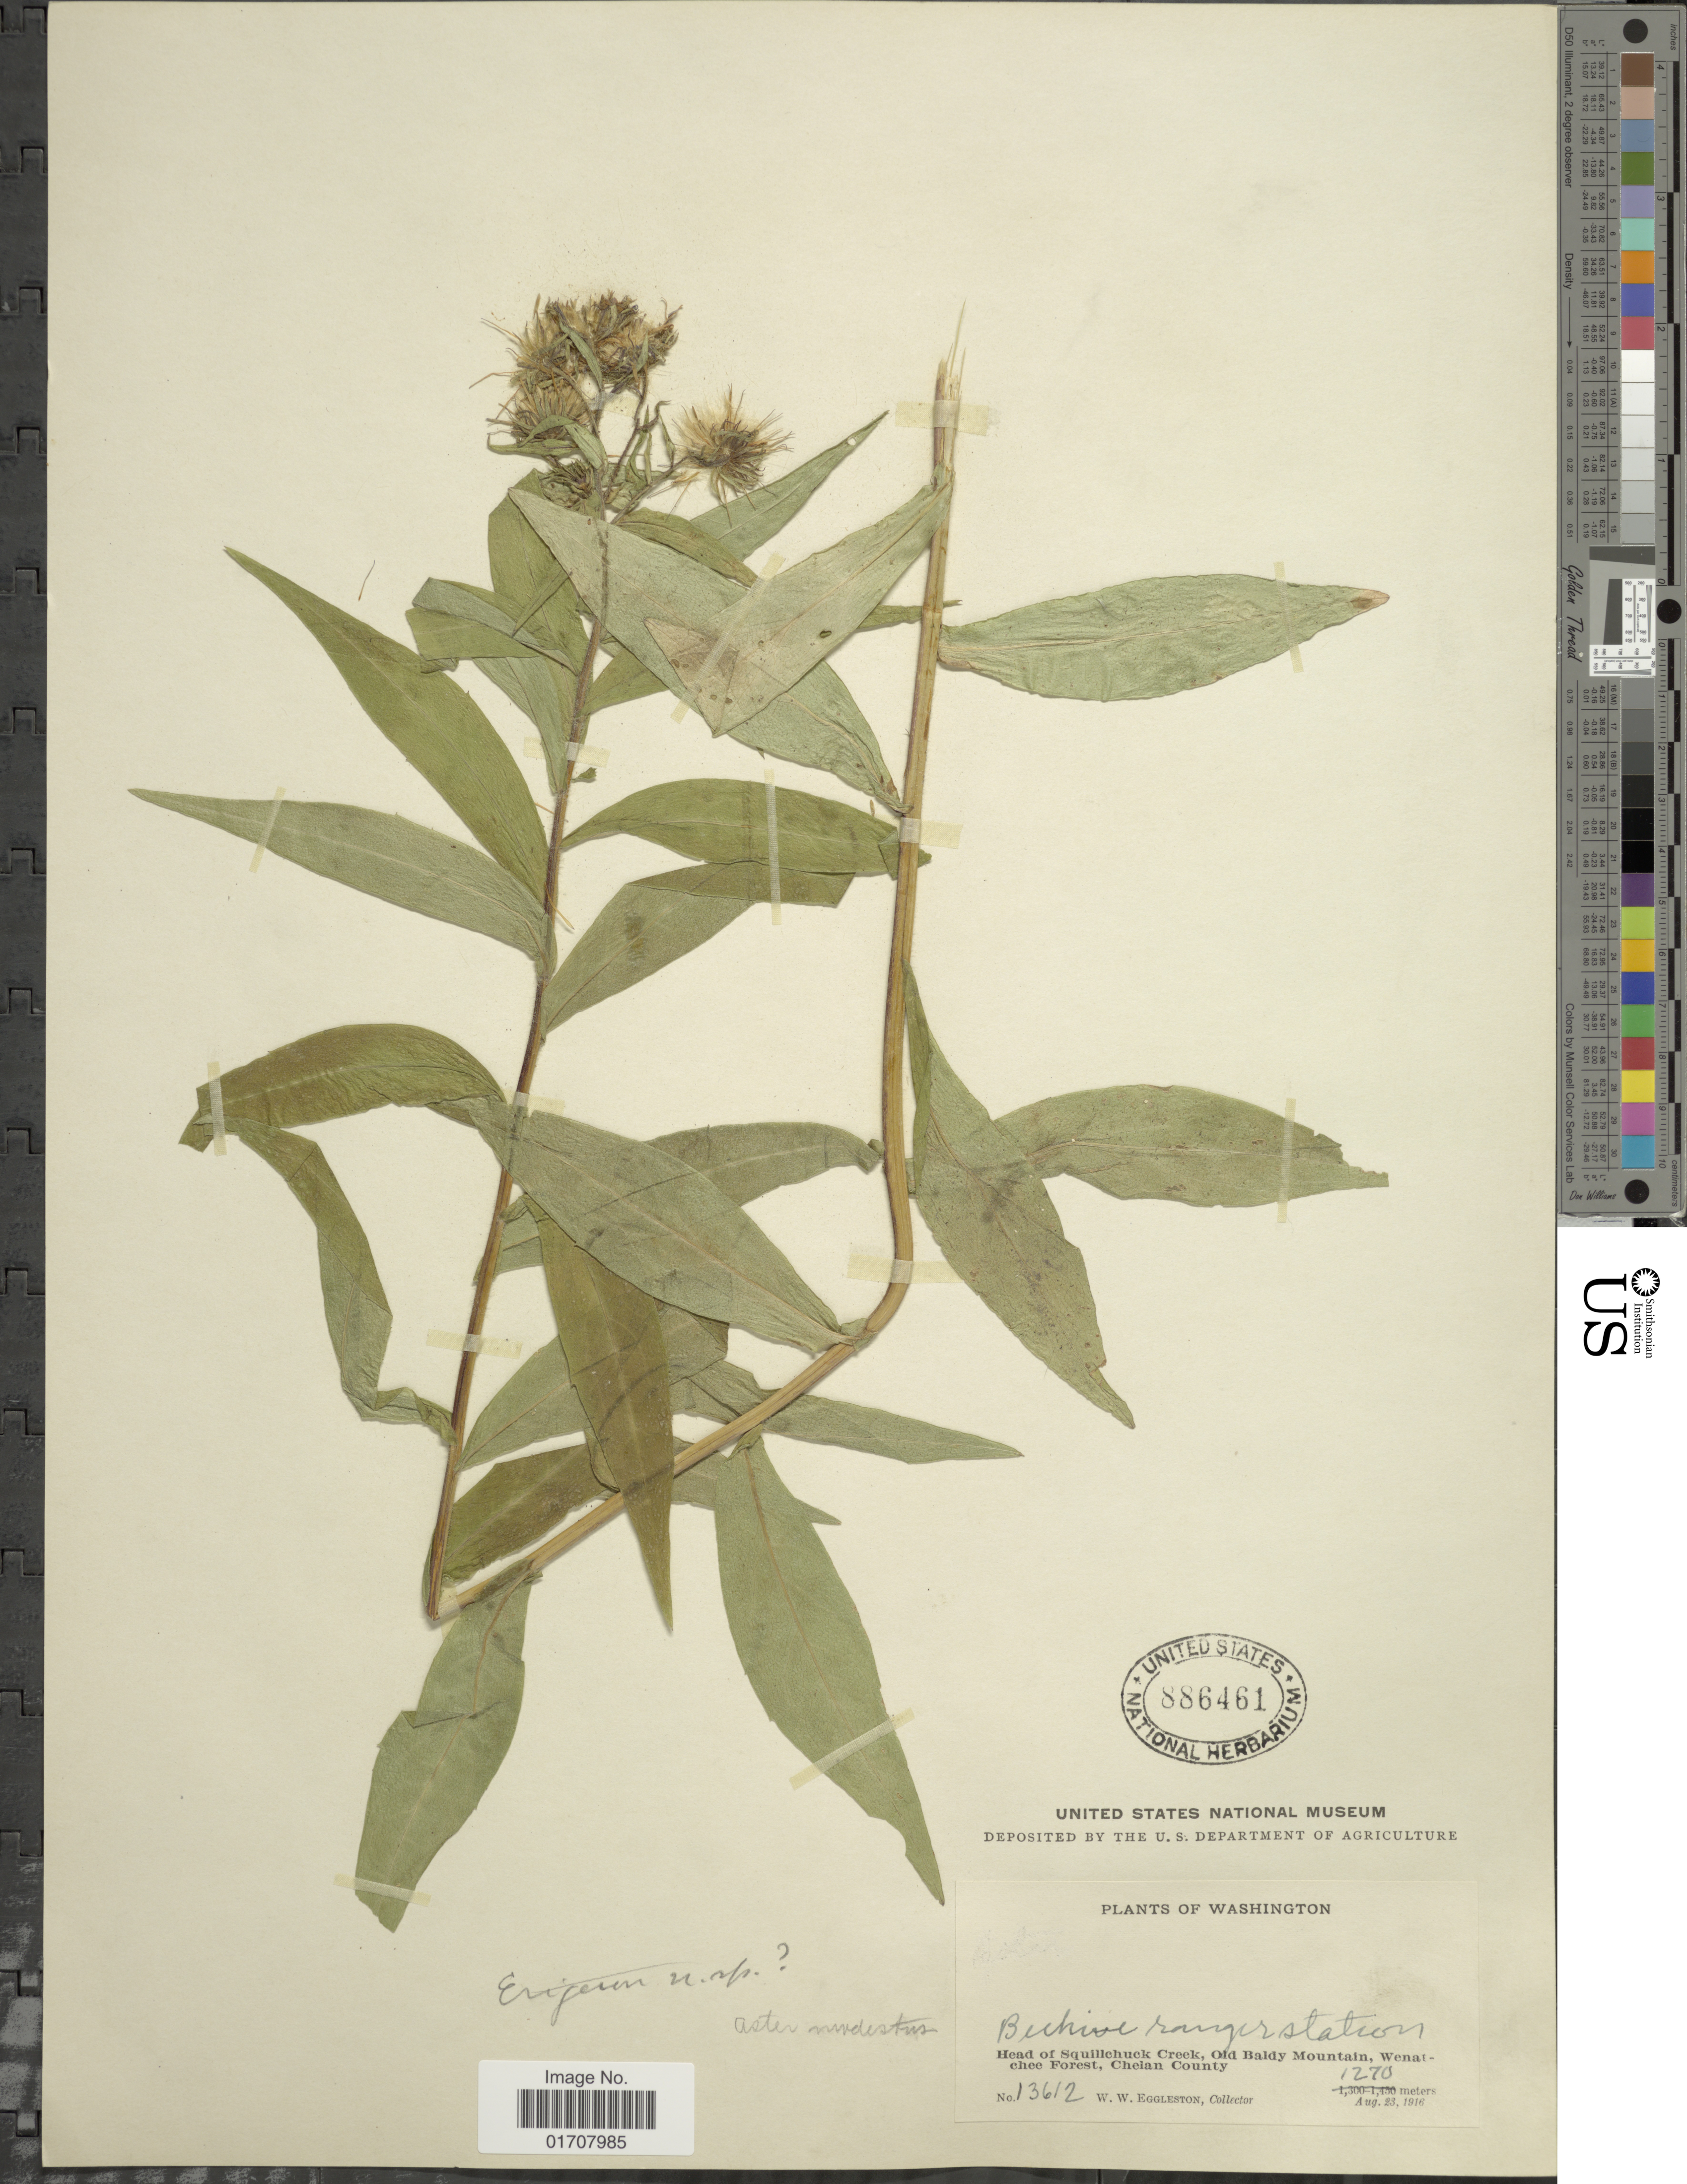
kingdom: Plantae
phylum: Tracheophyta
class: Magnoliopsida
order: Asterales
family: Asteraceae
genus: Canadanthus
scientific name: Canadanthus modestus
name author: (Lindl.) G.L. Nesom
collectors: W. W. Eggleston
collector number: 13612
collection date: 1916-08-23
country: United States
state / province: Washington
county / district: Chelan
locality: Head of Swuillchuck Creek, Old Baldy Mountains, Wenachee Forest, Chelan County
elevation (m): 1270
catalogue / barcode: US 886461